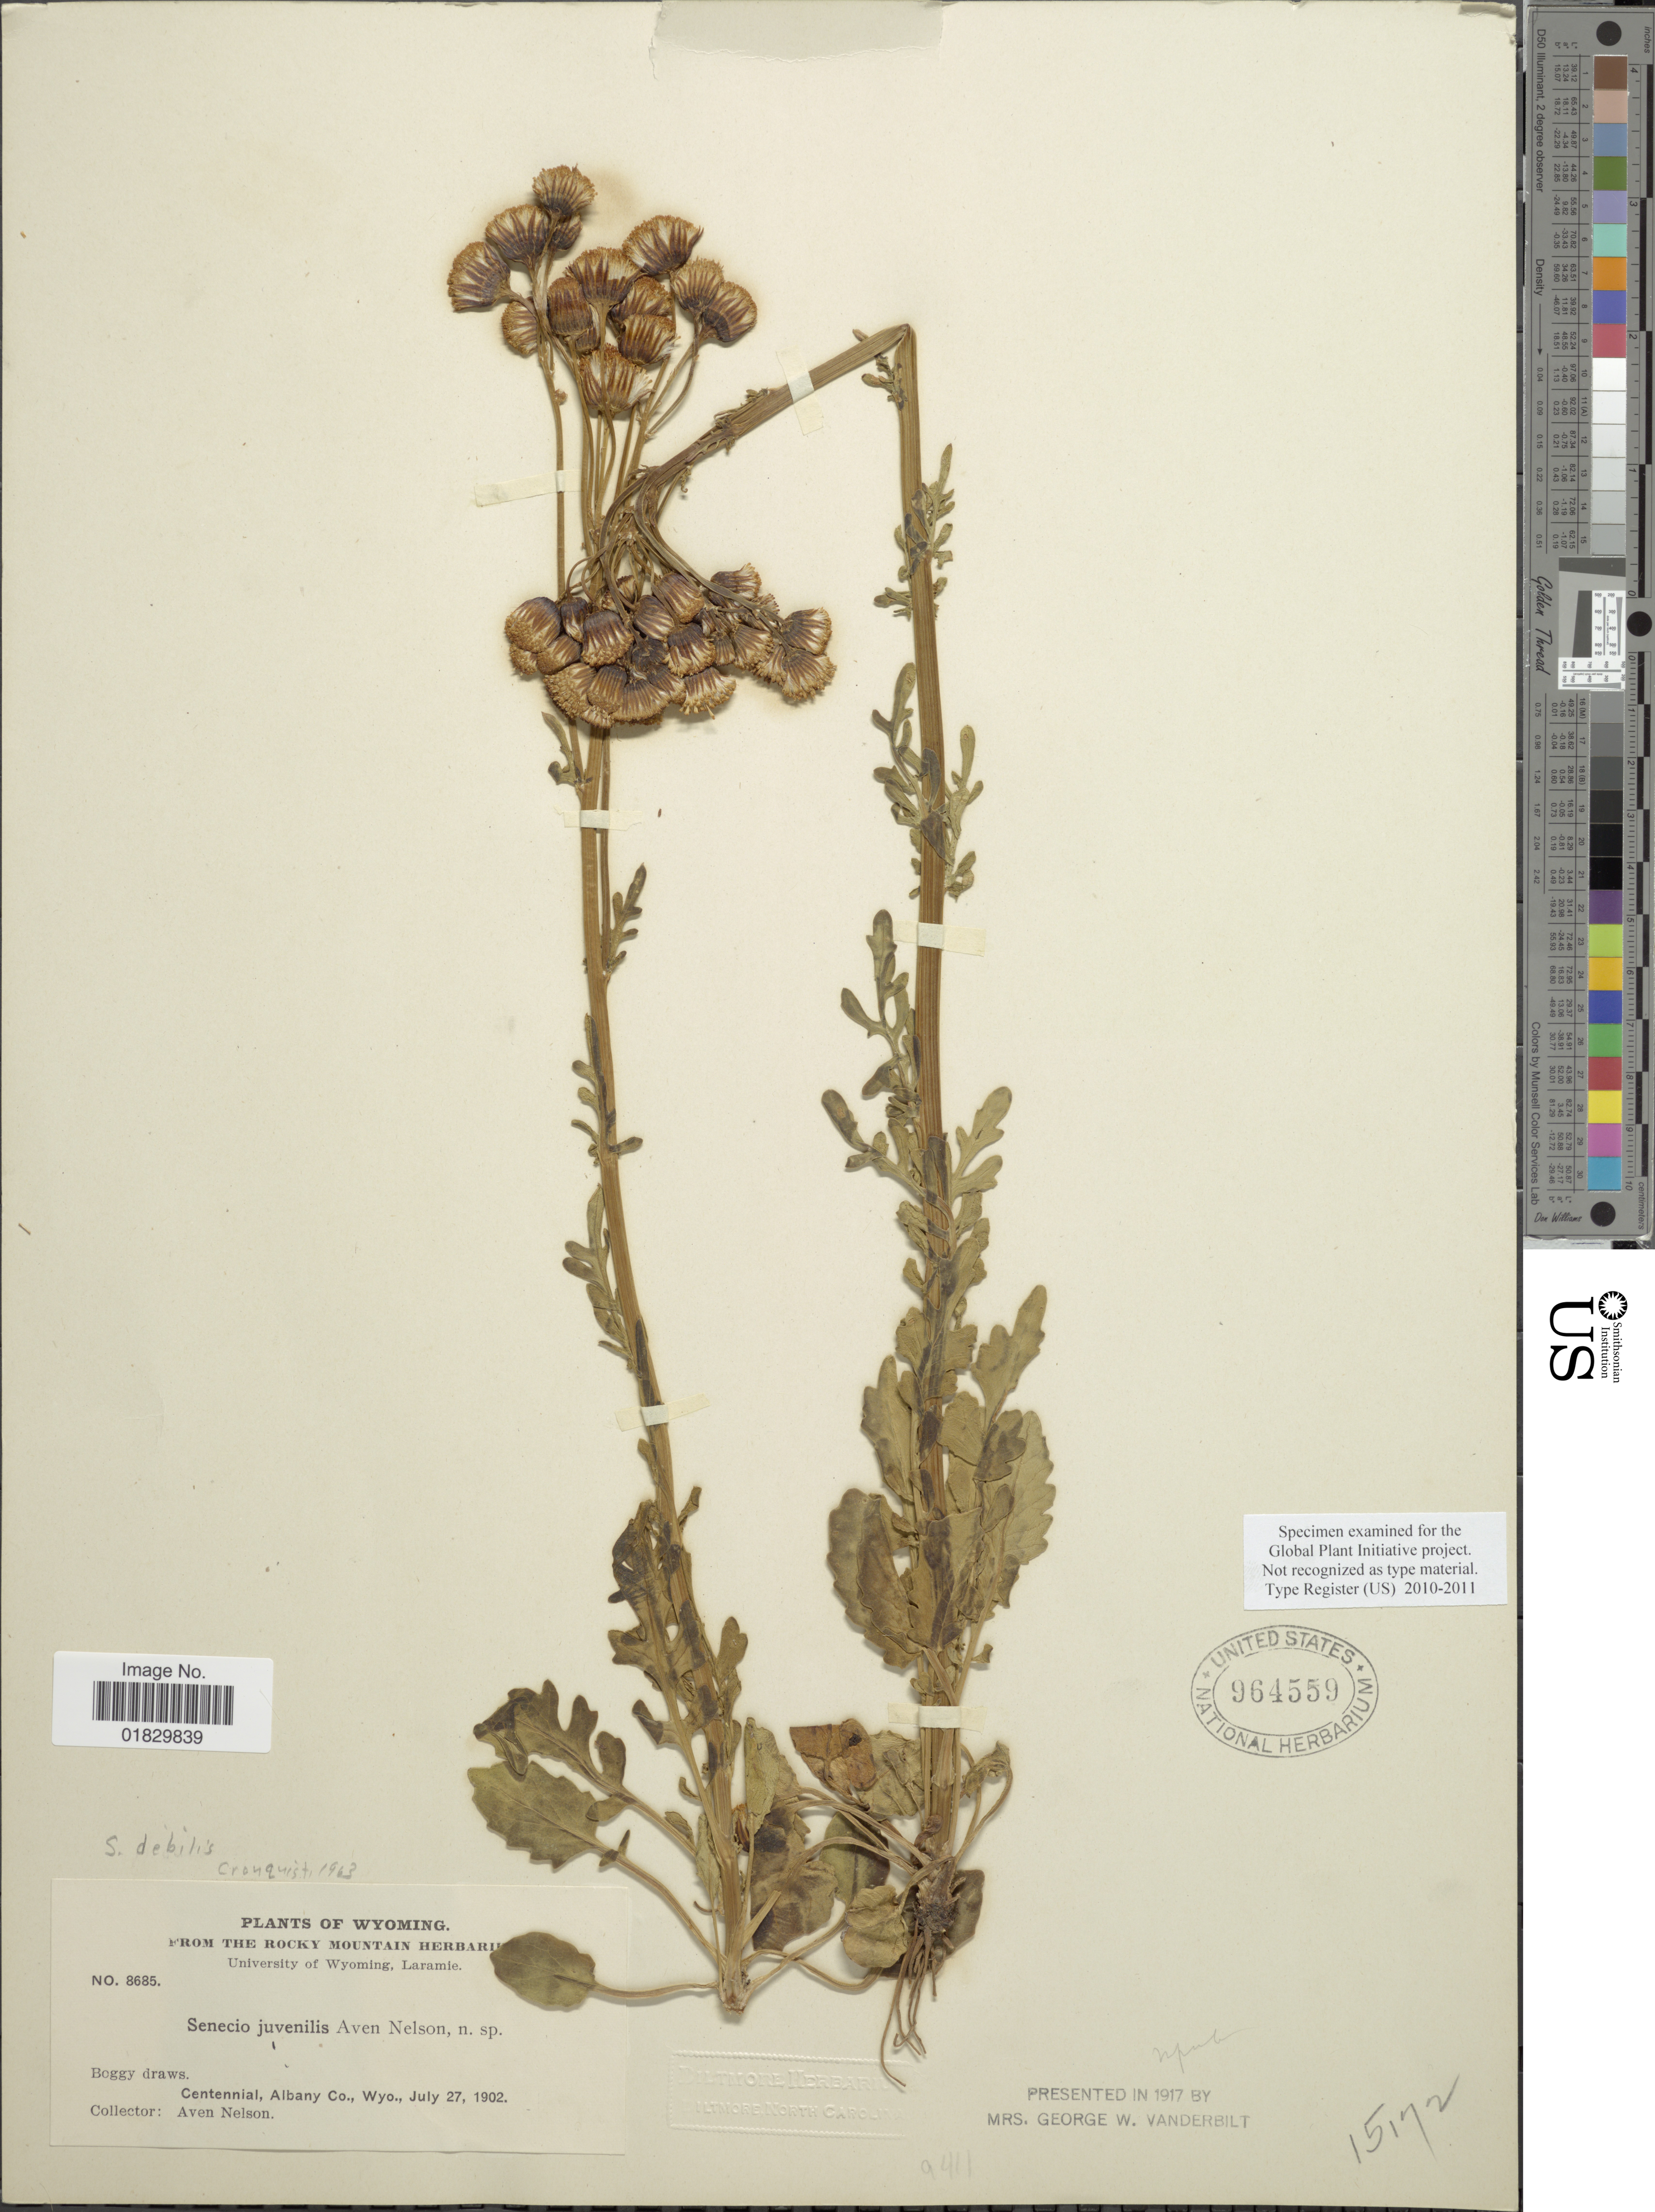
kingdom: Plantae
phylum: Tracheophyta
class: Magnoliopsida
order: Asterales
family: Asteraceae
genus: Packera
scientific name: Packera debilis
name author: (Nutt.) W.A. Weber & Á. Löve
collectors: A. Nelson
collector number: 8685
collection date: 1902-07-27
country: United States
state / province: Wyoming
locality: Centennila, Albany Co., Wyo.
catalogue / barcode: US 964559